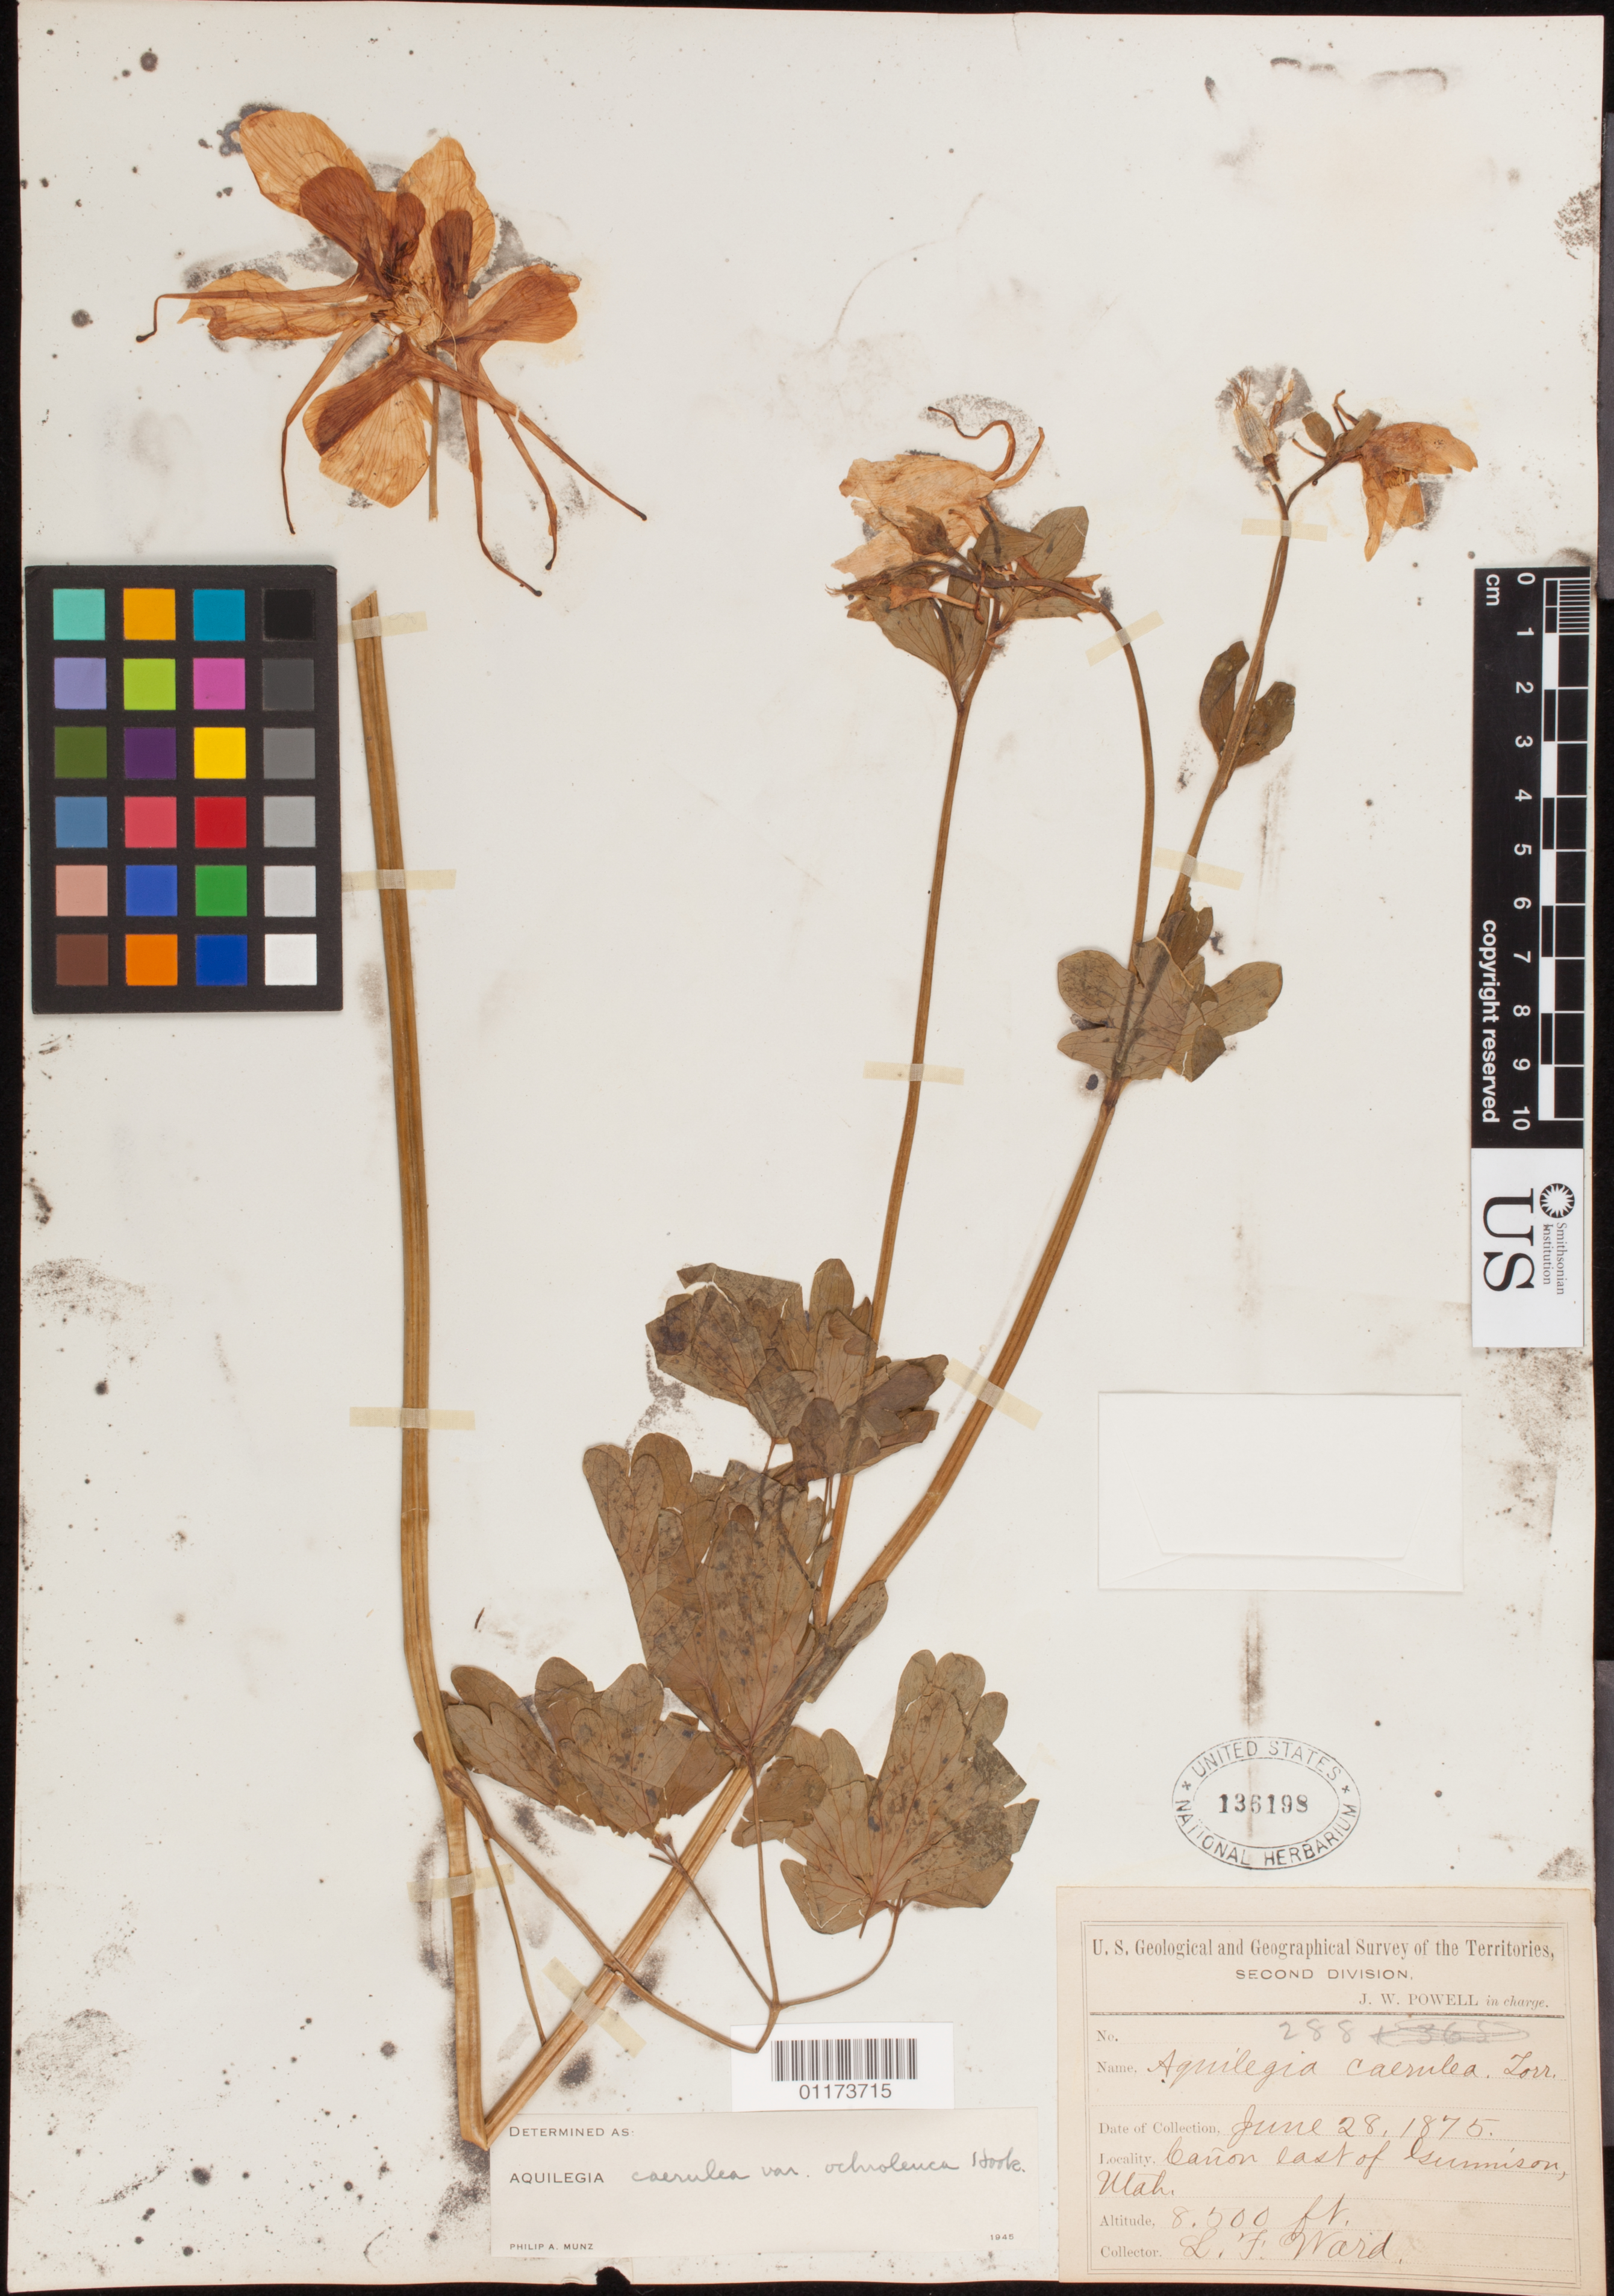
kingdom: Plantae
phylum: Tracheophyta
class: Magnoliopsida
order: Ranunculales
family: Ranunculaceae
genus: Aquilegia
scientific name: Aquilegia coerulea var. ochroleuca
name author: Hook.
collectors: L. F. Ward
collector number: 288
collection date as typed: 28 Jun 1875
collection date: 1875-06-28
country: United States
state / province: Utah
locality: Canyon east of Gunnison.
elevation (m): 2591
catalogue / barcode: US 136198